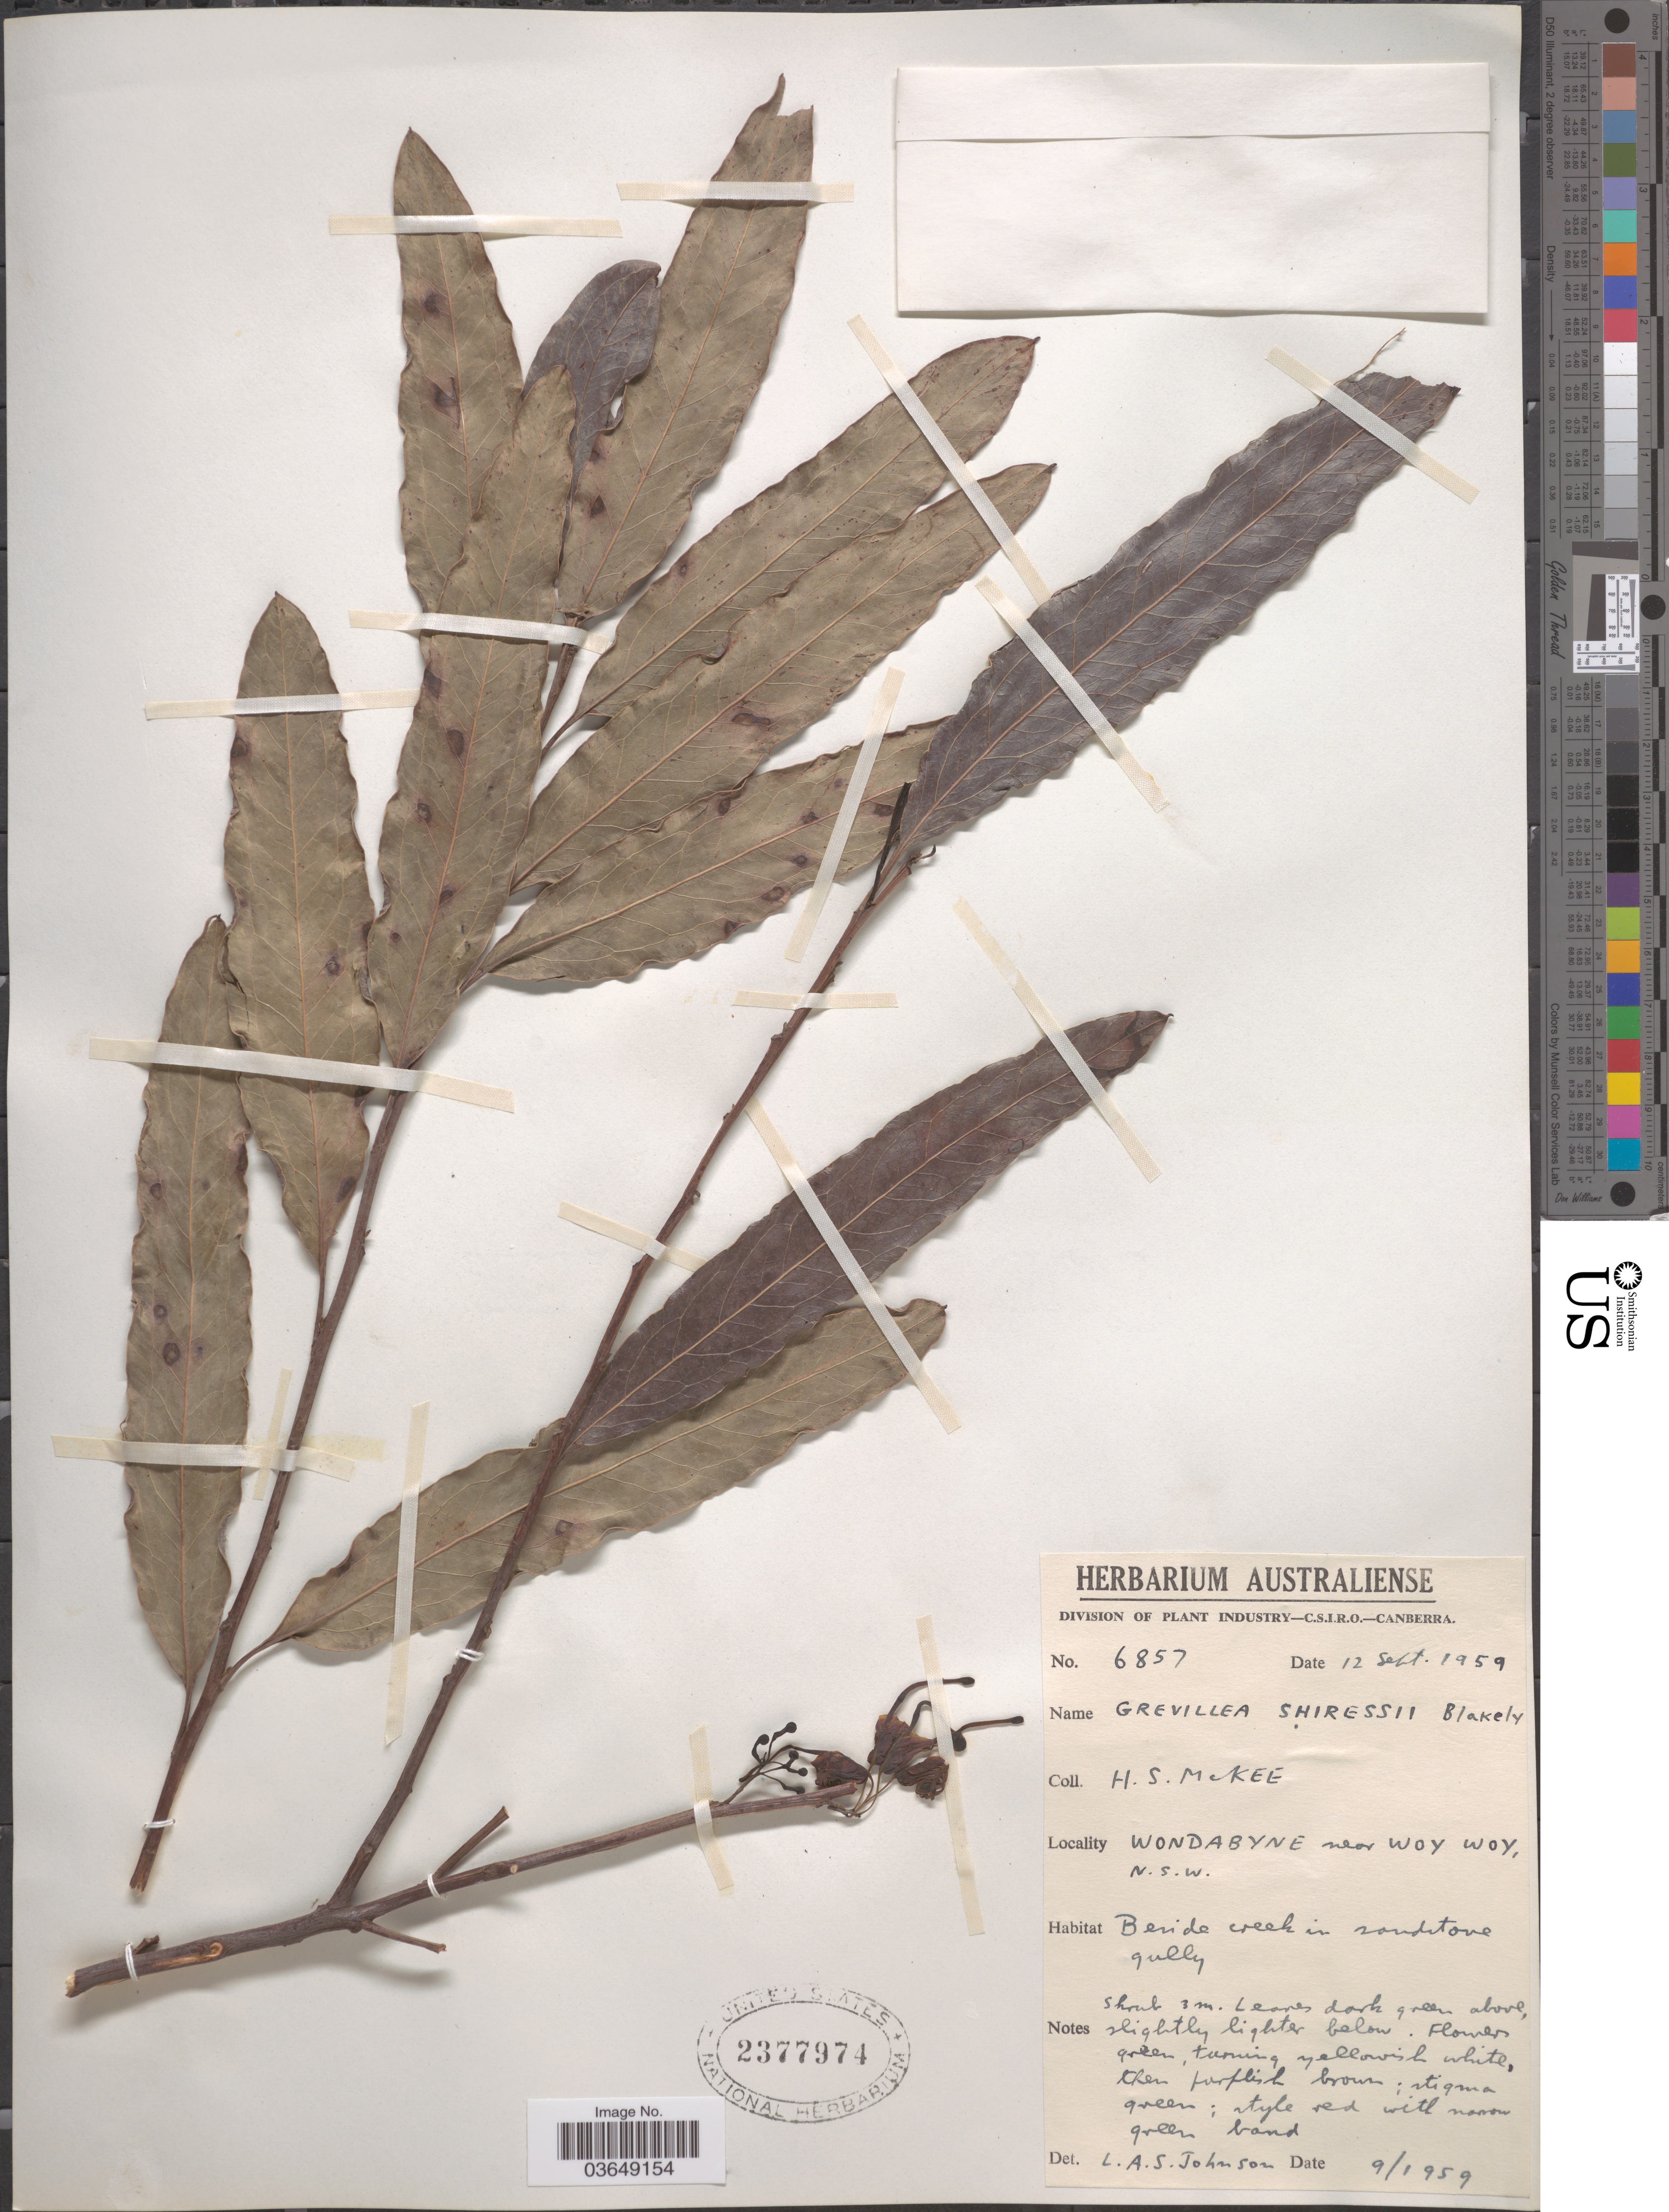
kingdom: Plantae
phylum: Tracheophyta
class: Magnoliopsida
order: Proteales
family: Proteaceae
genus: Grevillea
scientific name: Grevillea shiressii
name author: Blakely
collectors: H. S. McKee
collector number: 6857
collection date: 1959-09-12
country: Australia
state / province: New South Wales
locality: Wondabyne near Woy Woy.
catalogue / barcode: US 2377974